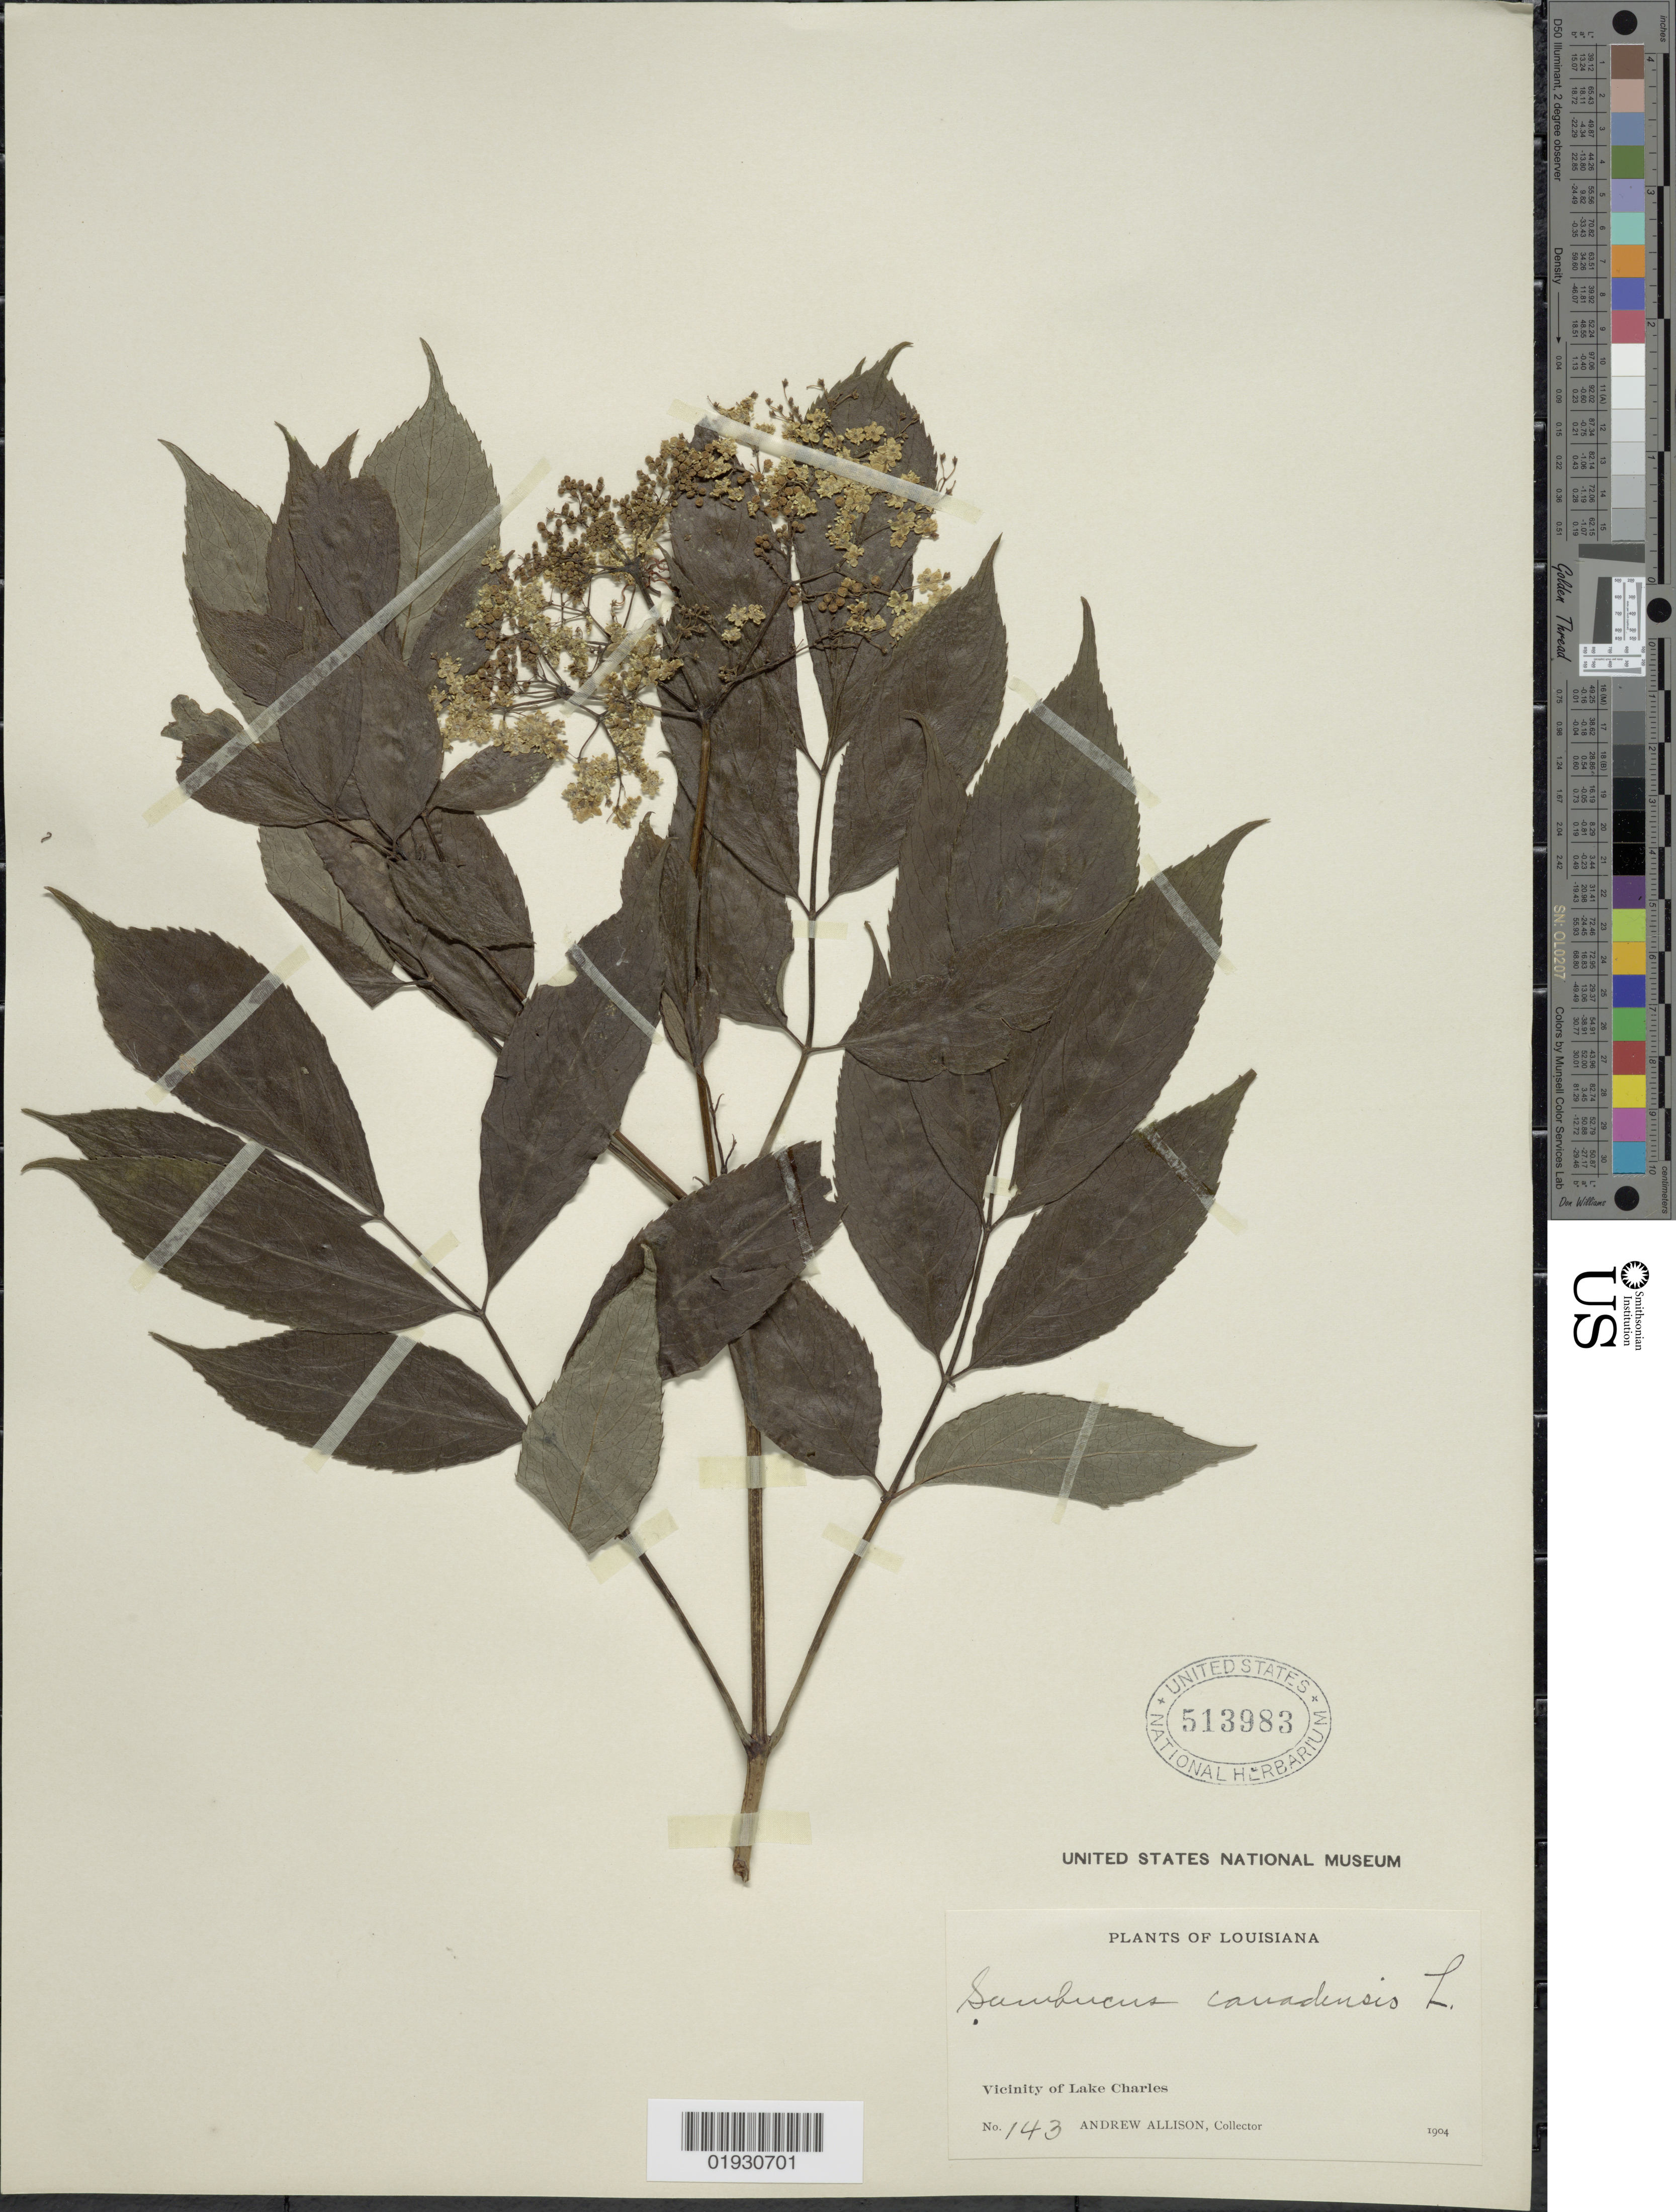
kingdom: Plantae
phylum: Tracheophyta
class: Magnoliopsida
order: Dipsacales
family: Viburnaceae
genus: Sambucus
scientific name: Sambucus canadensis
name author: L.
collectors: A. Allison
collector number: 143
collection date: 1904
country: United States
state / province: Louisiana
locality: Vicinity of Lake Charles.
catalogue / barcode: US 513983